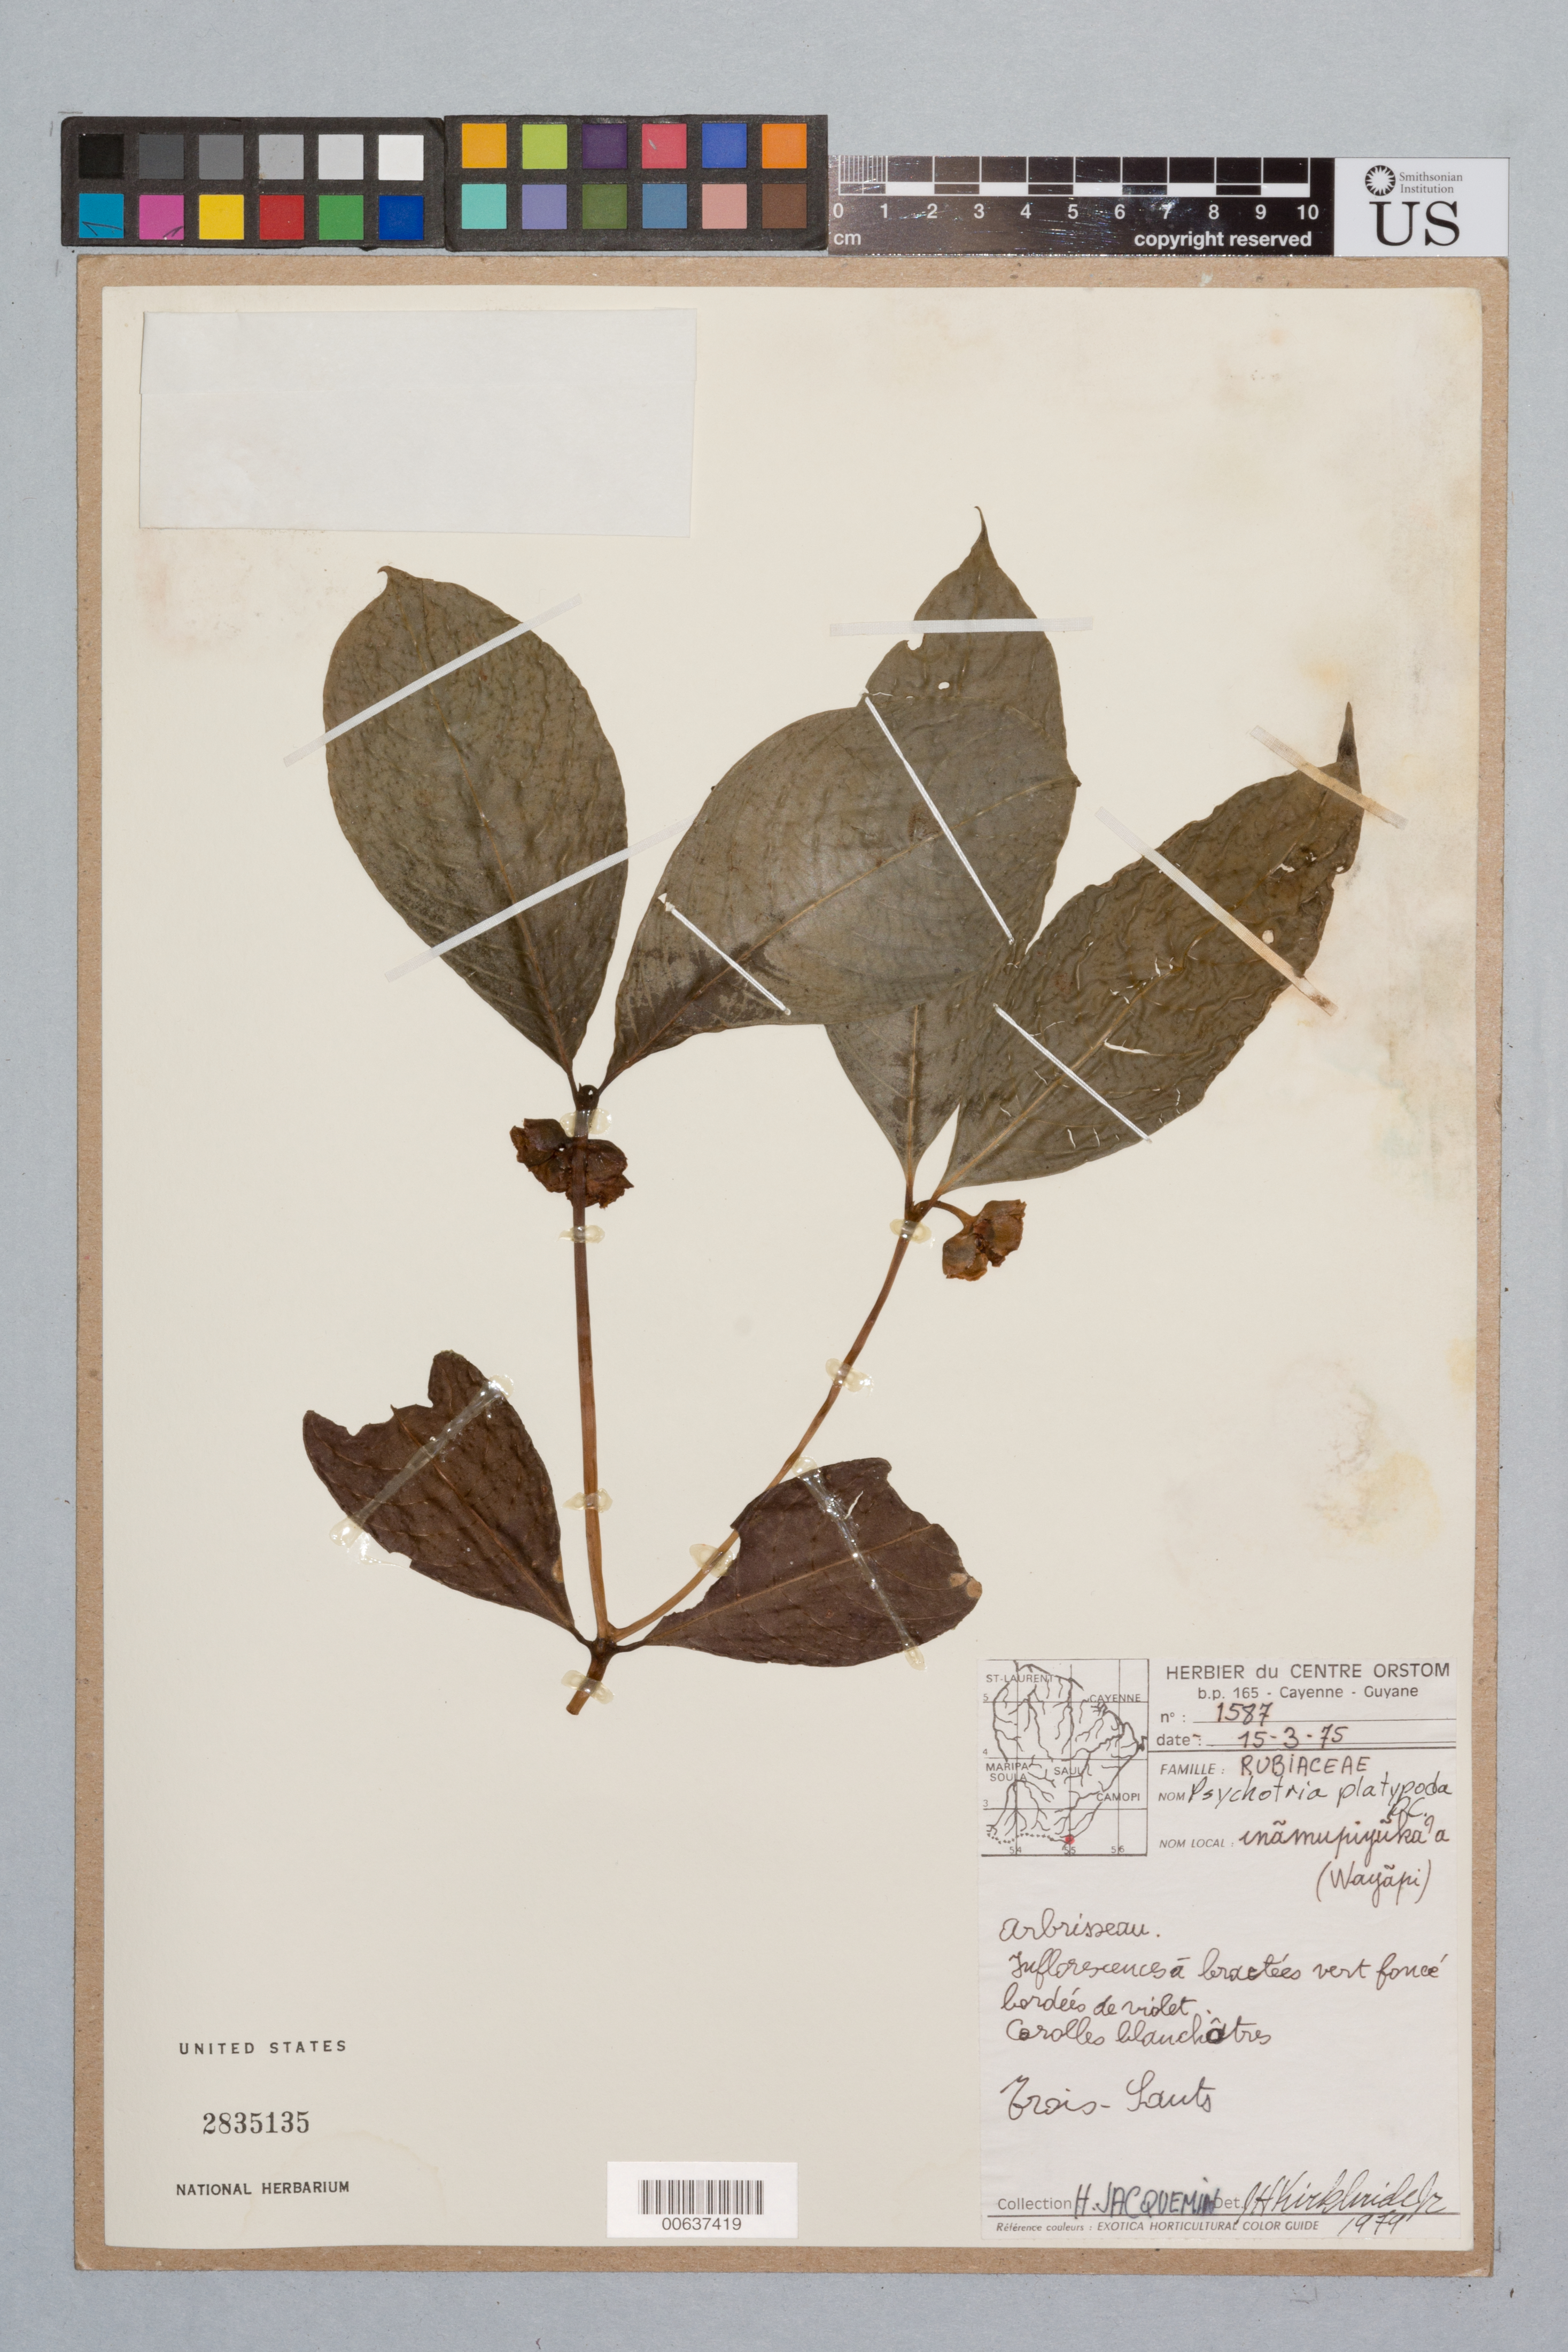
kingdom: Plantae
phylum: Tracheophyta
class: Magnoliopsida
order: Gentianales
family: Rubiaceae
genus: Palicourea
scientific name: Palicourea dichotoma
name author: (Rudge) Delprete & J.H. Kirkbr.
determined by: Kirkbride, J. H., Jr.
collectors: H. Jacquemin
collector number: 1587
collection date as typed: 15-Mar-75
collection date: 1975-03-15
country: French Guiana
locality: Trois Sauts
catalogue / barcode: US 2835135